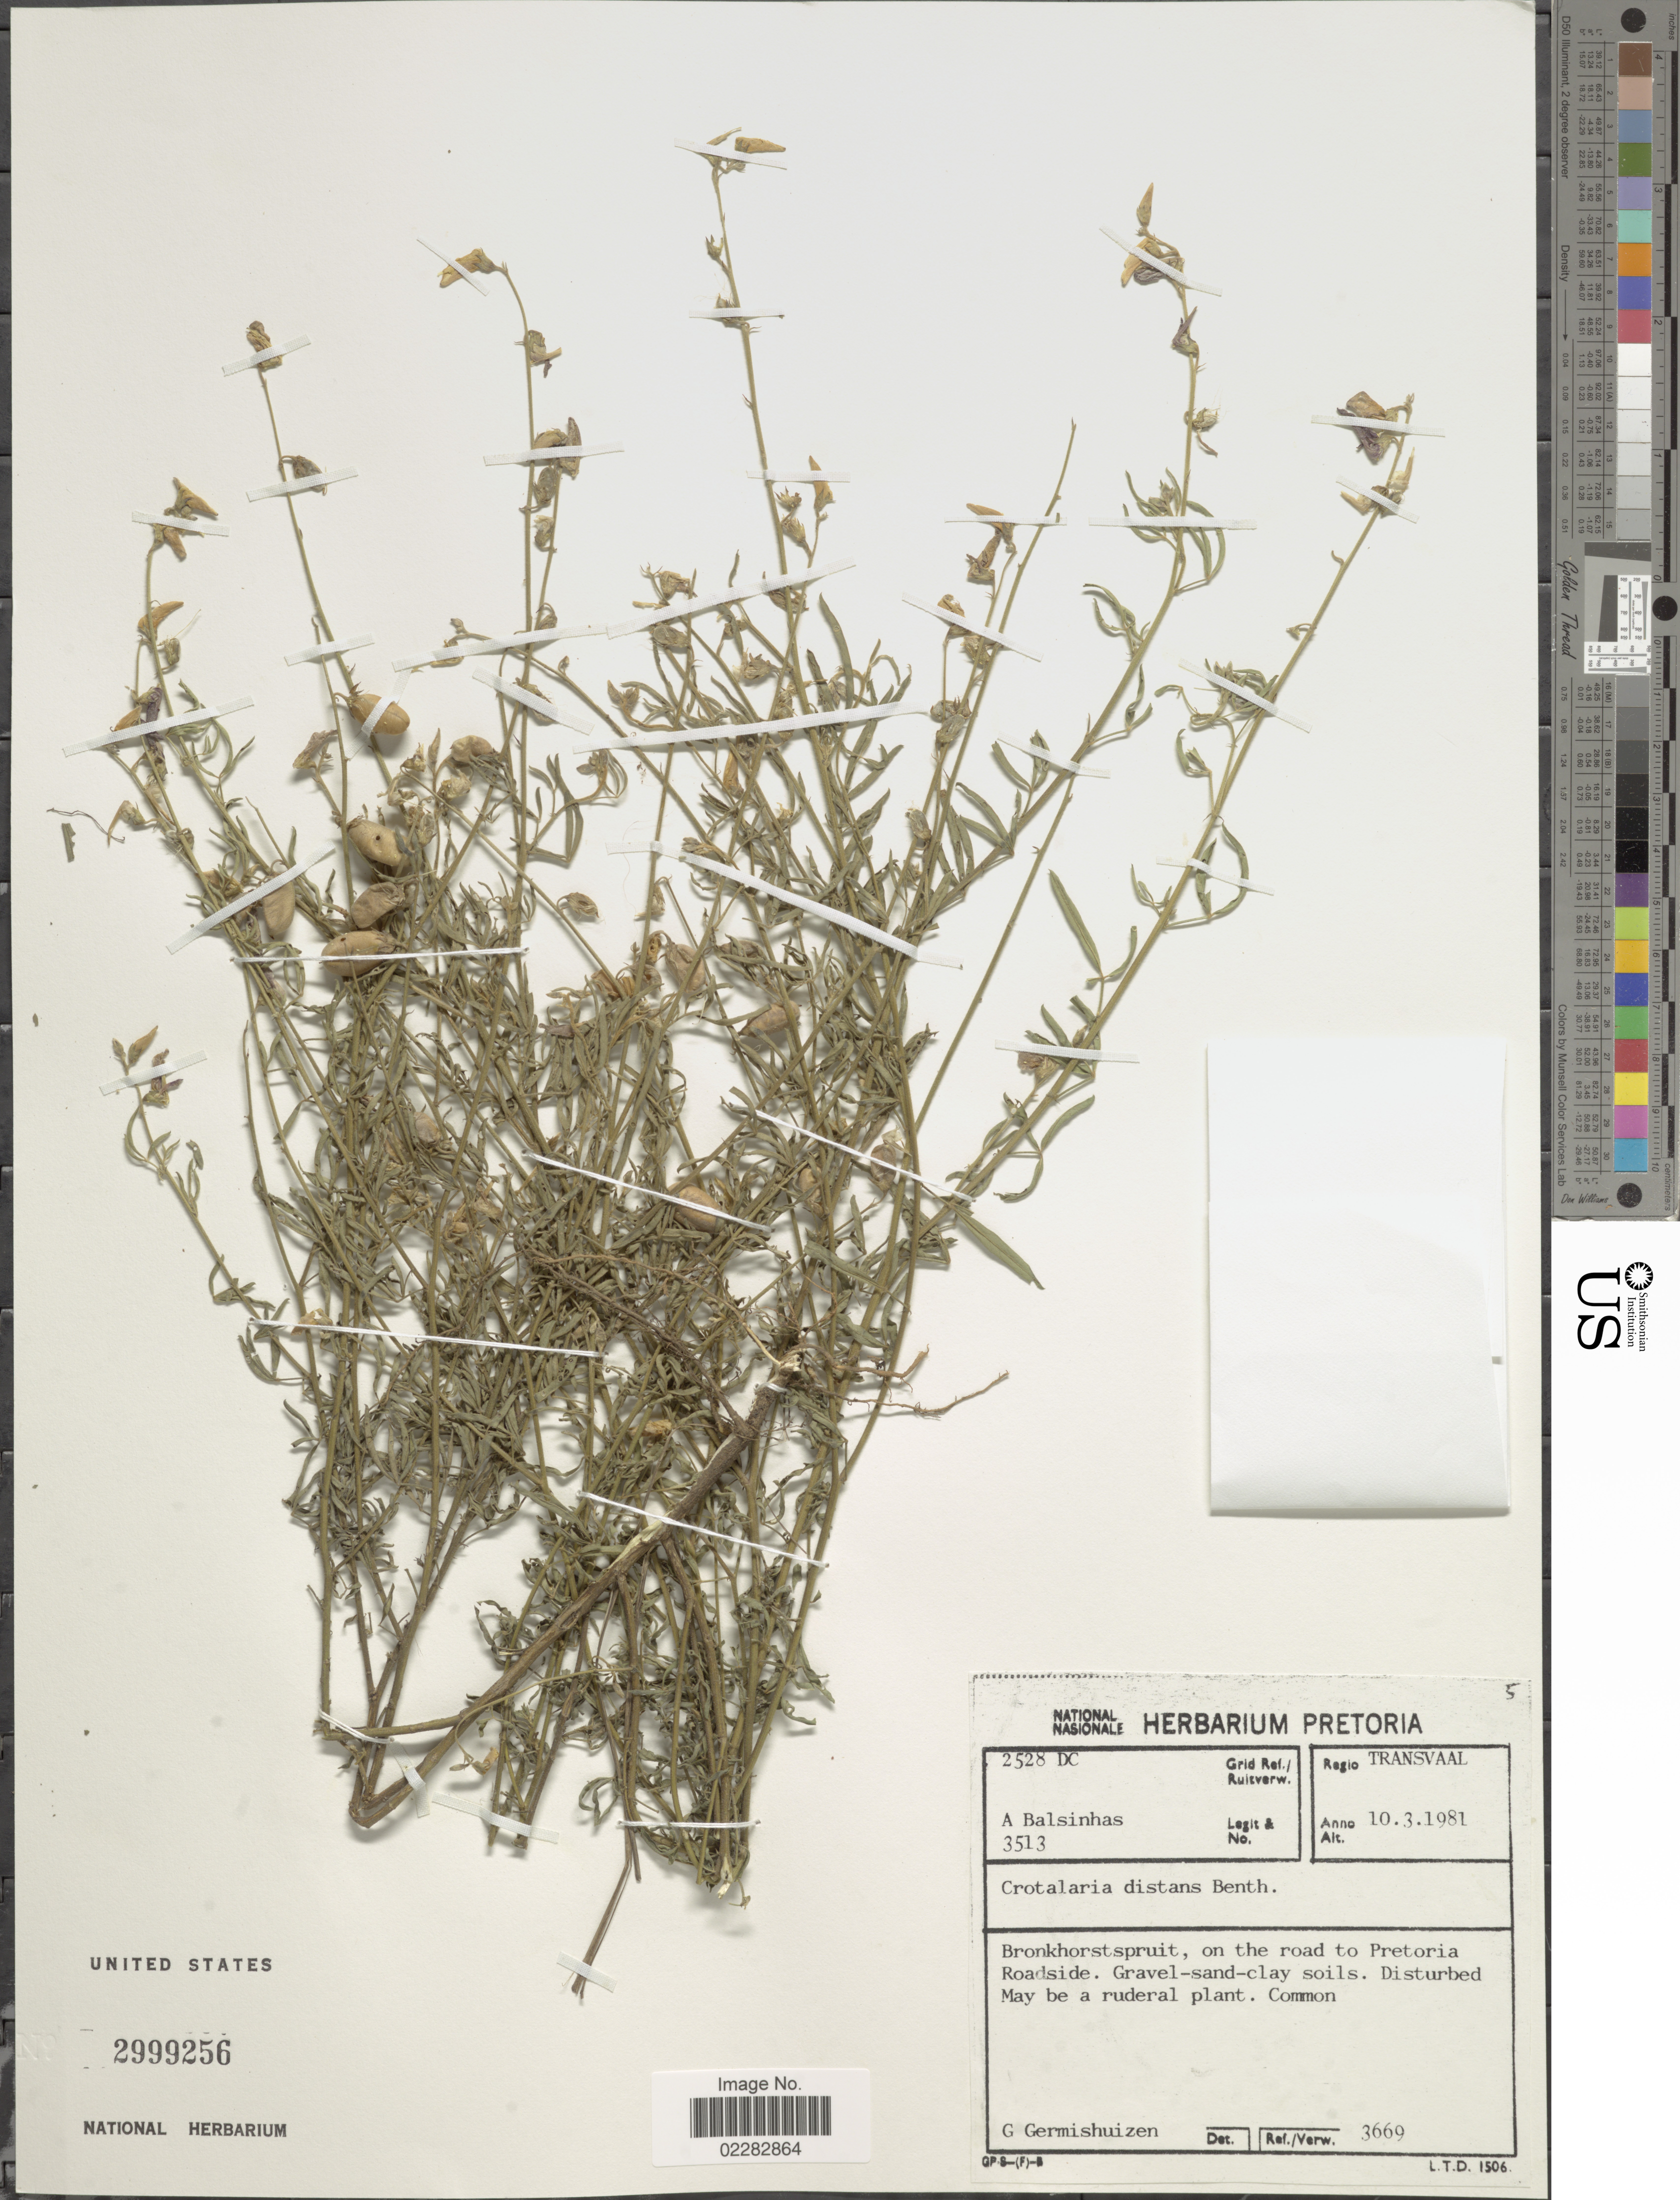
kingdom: Plantae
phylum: Tracheophyta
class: Magnoliopsida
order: Fabales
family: Fabaceae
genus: Crotalaria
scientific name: Crotalaria distans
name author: Benth.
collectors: A. A. Balsinhas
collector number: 3513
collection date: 1981-03-10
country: South Africa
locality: Transvaal, Bronkhorstspruit, on the road to Pretoria Roadside.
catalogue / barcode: US 2999256